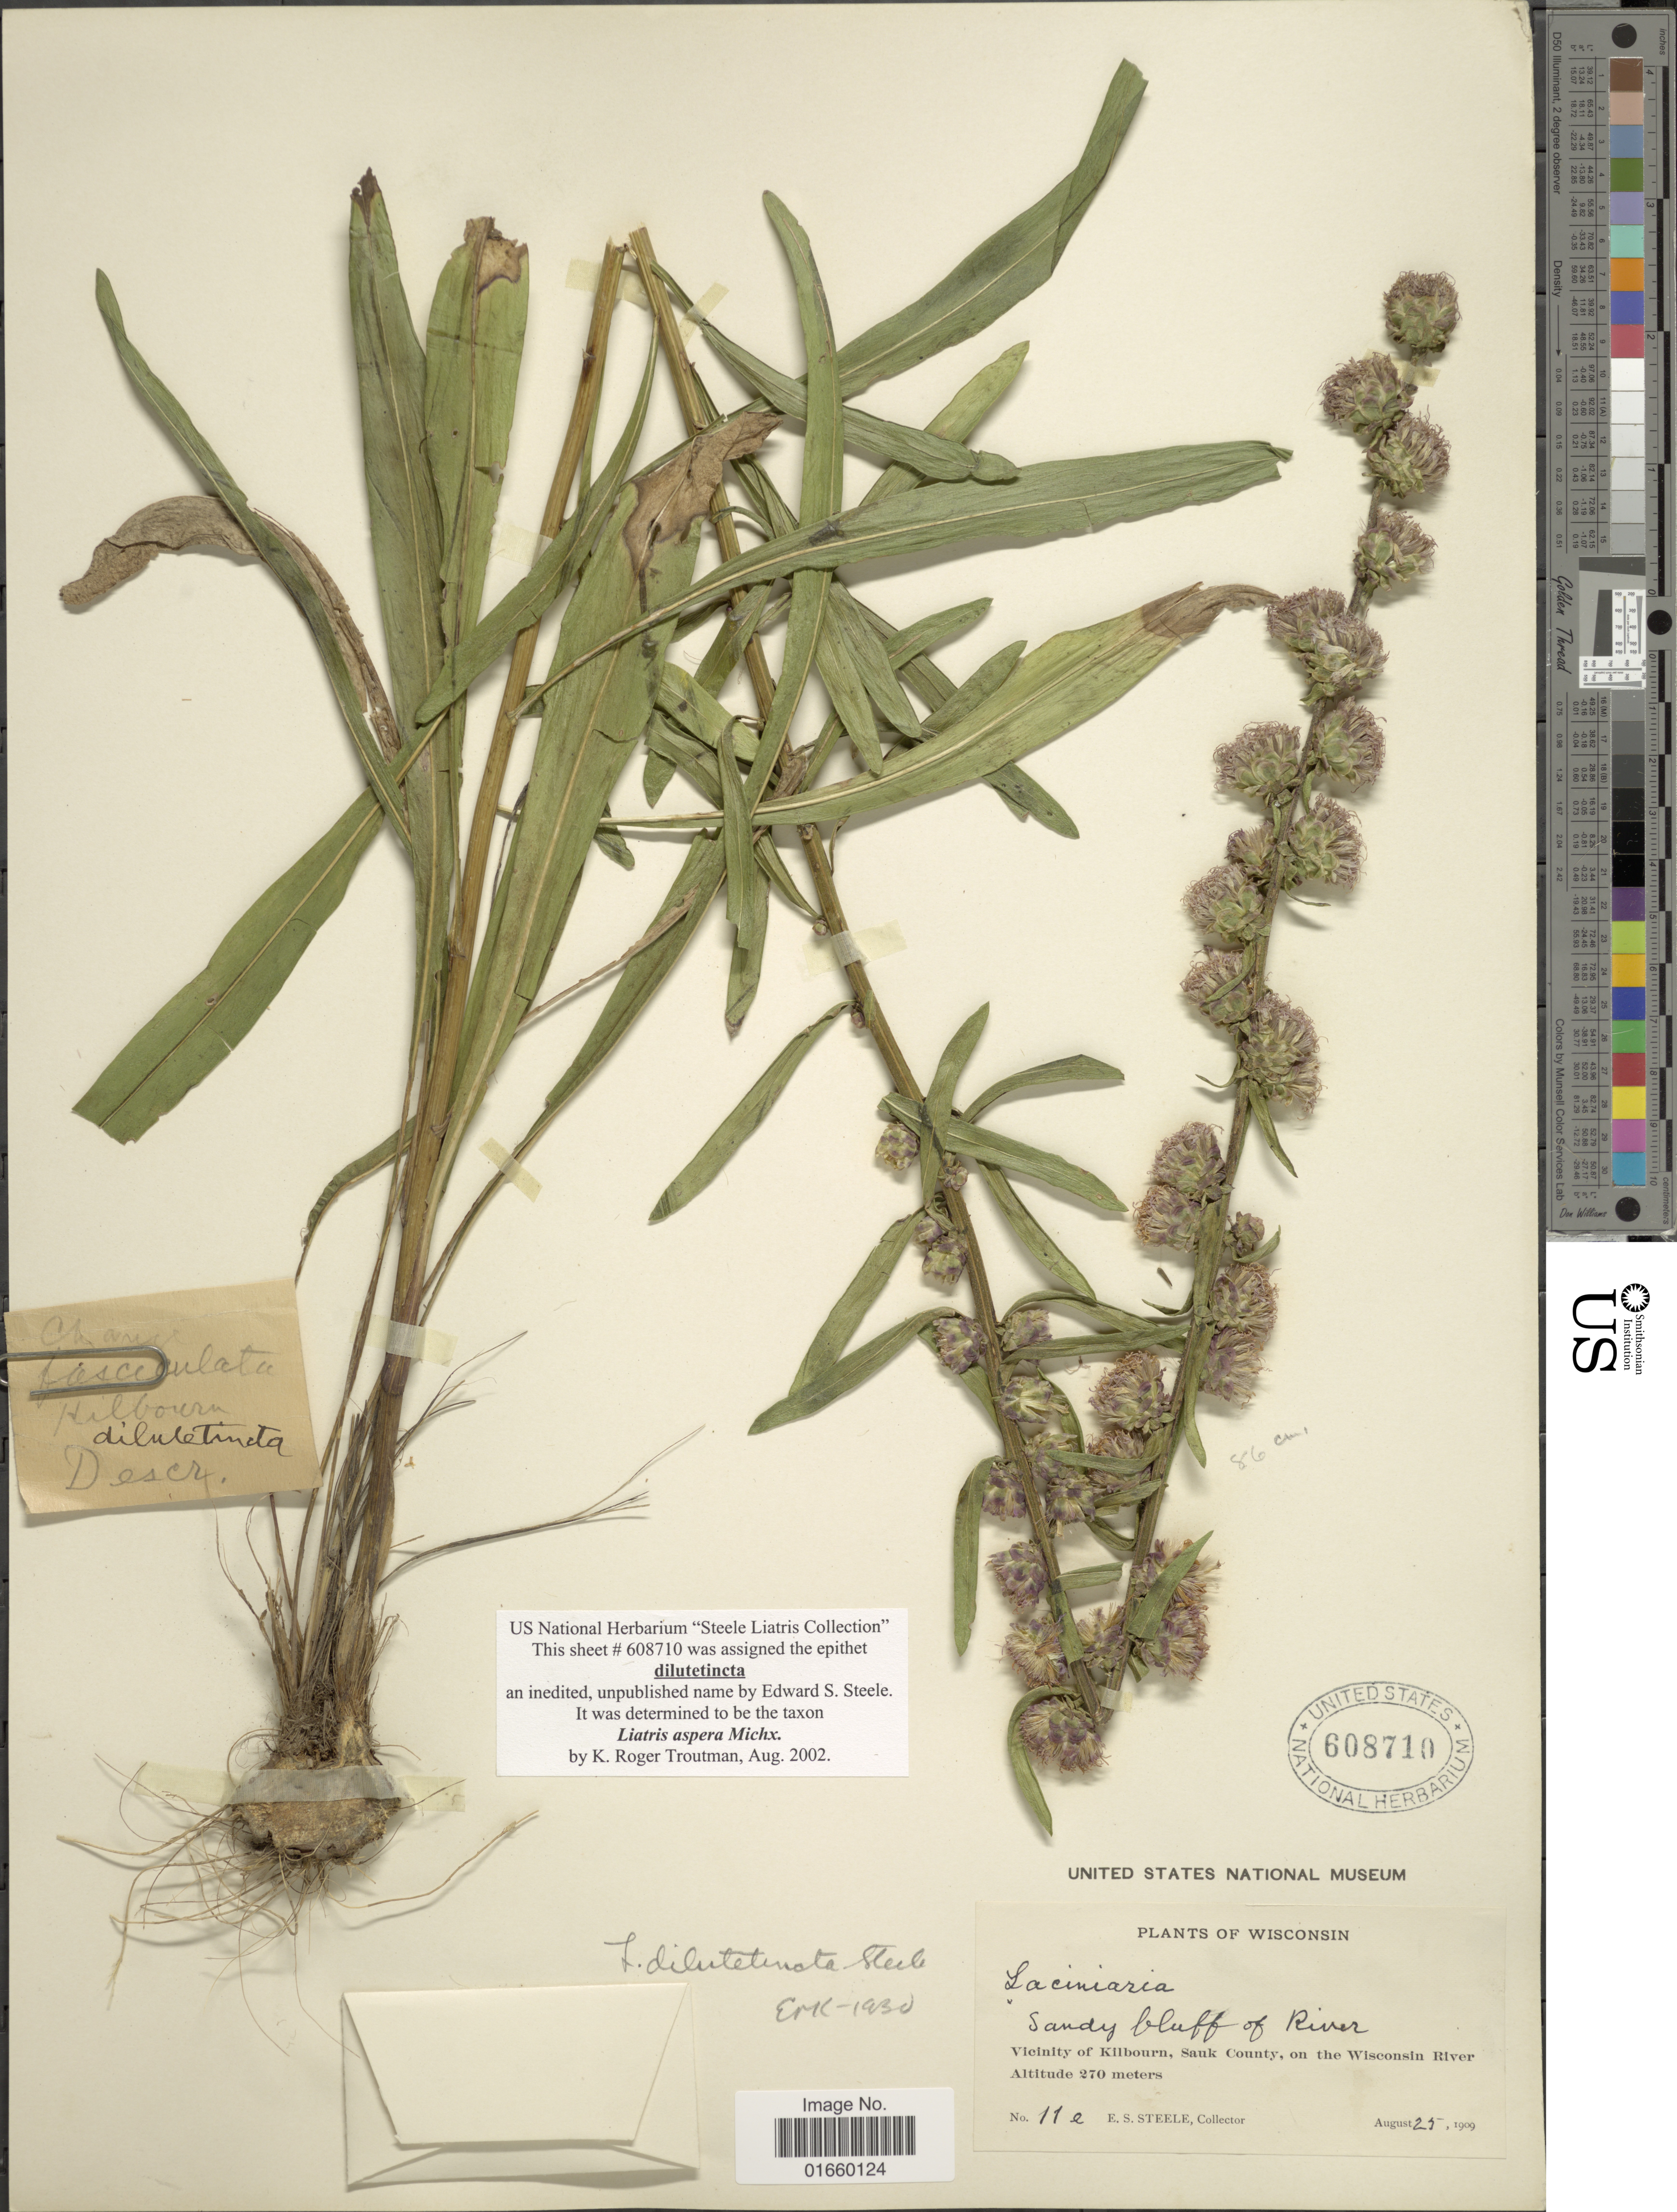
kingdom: Plantae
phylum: Tracheophyta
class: Magnoliopsida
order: Asterales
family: Asteraceae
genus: Liatris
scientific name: Liatris aspera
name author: Michx.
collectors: E. Steele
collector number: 11e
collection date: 1909-08-25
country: United States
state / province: Wisconsin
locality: Vicinity of Killbourn, Sauk County, on the Wisconsin River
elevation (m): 270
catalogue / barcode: US 608710